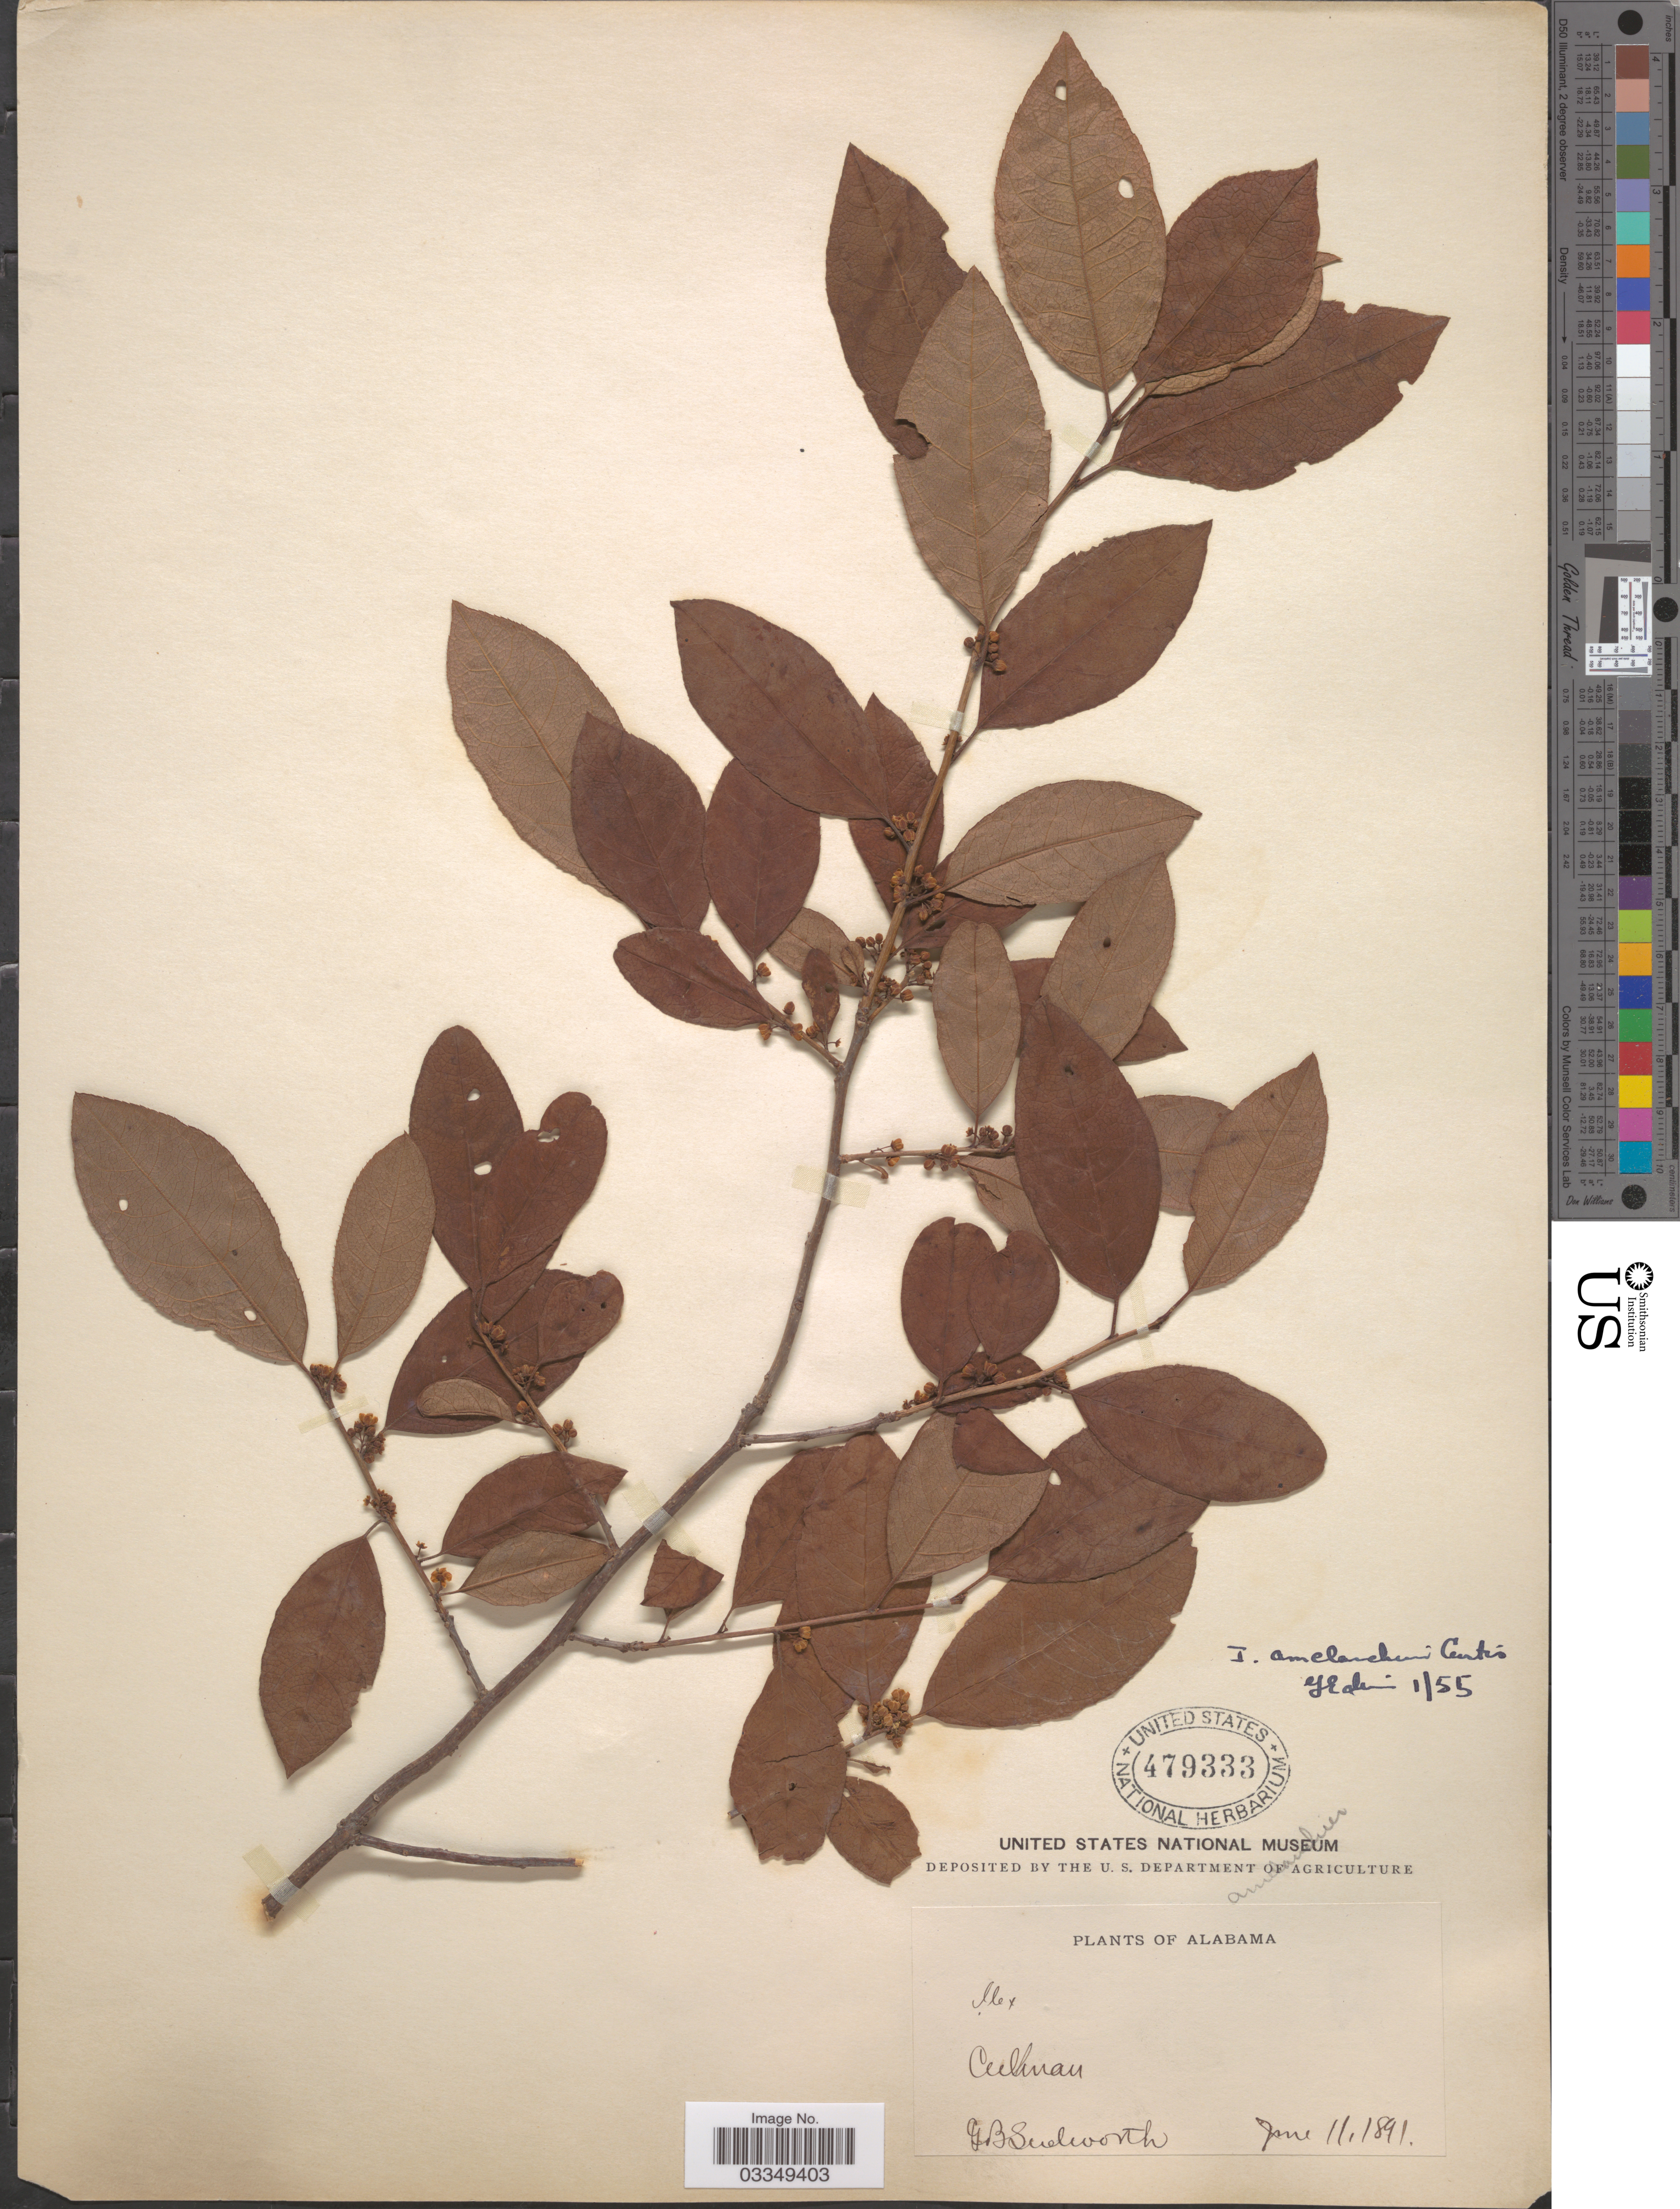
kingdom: Plantae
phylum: Tracheophyta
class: Magnoliopsida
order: Aquifoliales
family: Aquifoliaceae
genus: Ilex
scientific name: Ilex amelanchier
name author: M.A. Curtis ex Chapm.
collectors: G. B. Sudworth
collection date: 1891-06-11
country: United States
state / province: Alabama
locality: Cullman.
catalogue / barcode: US 479333